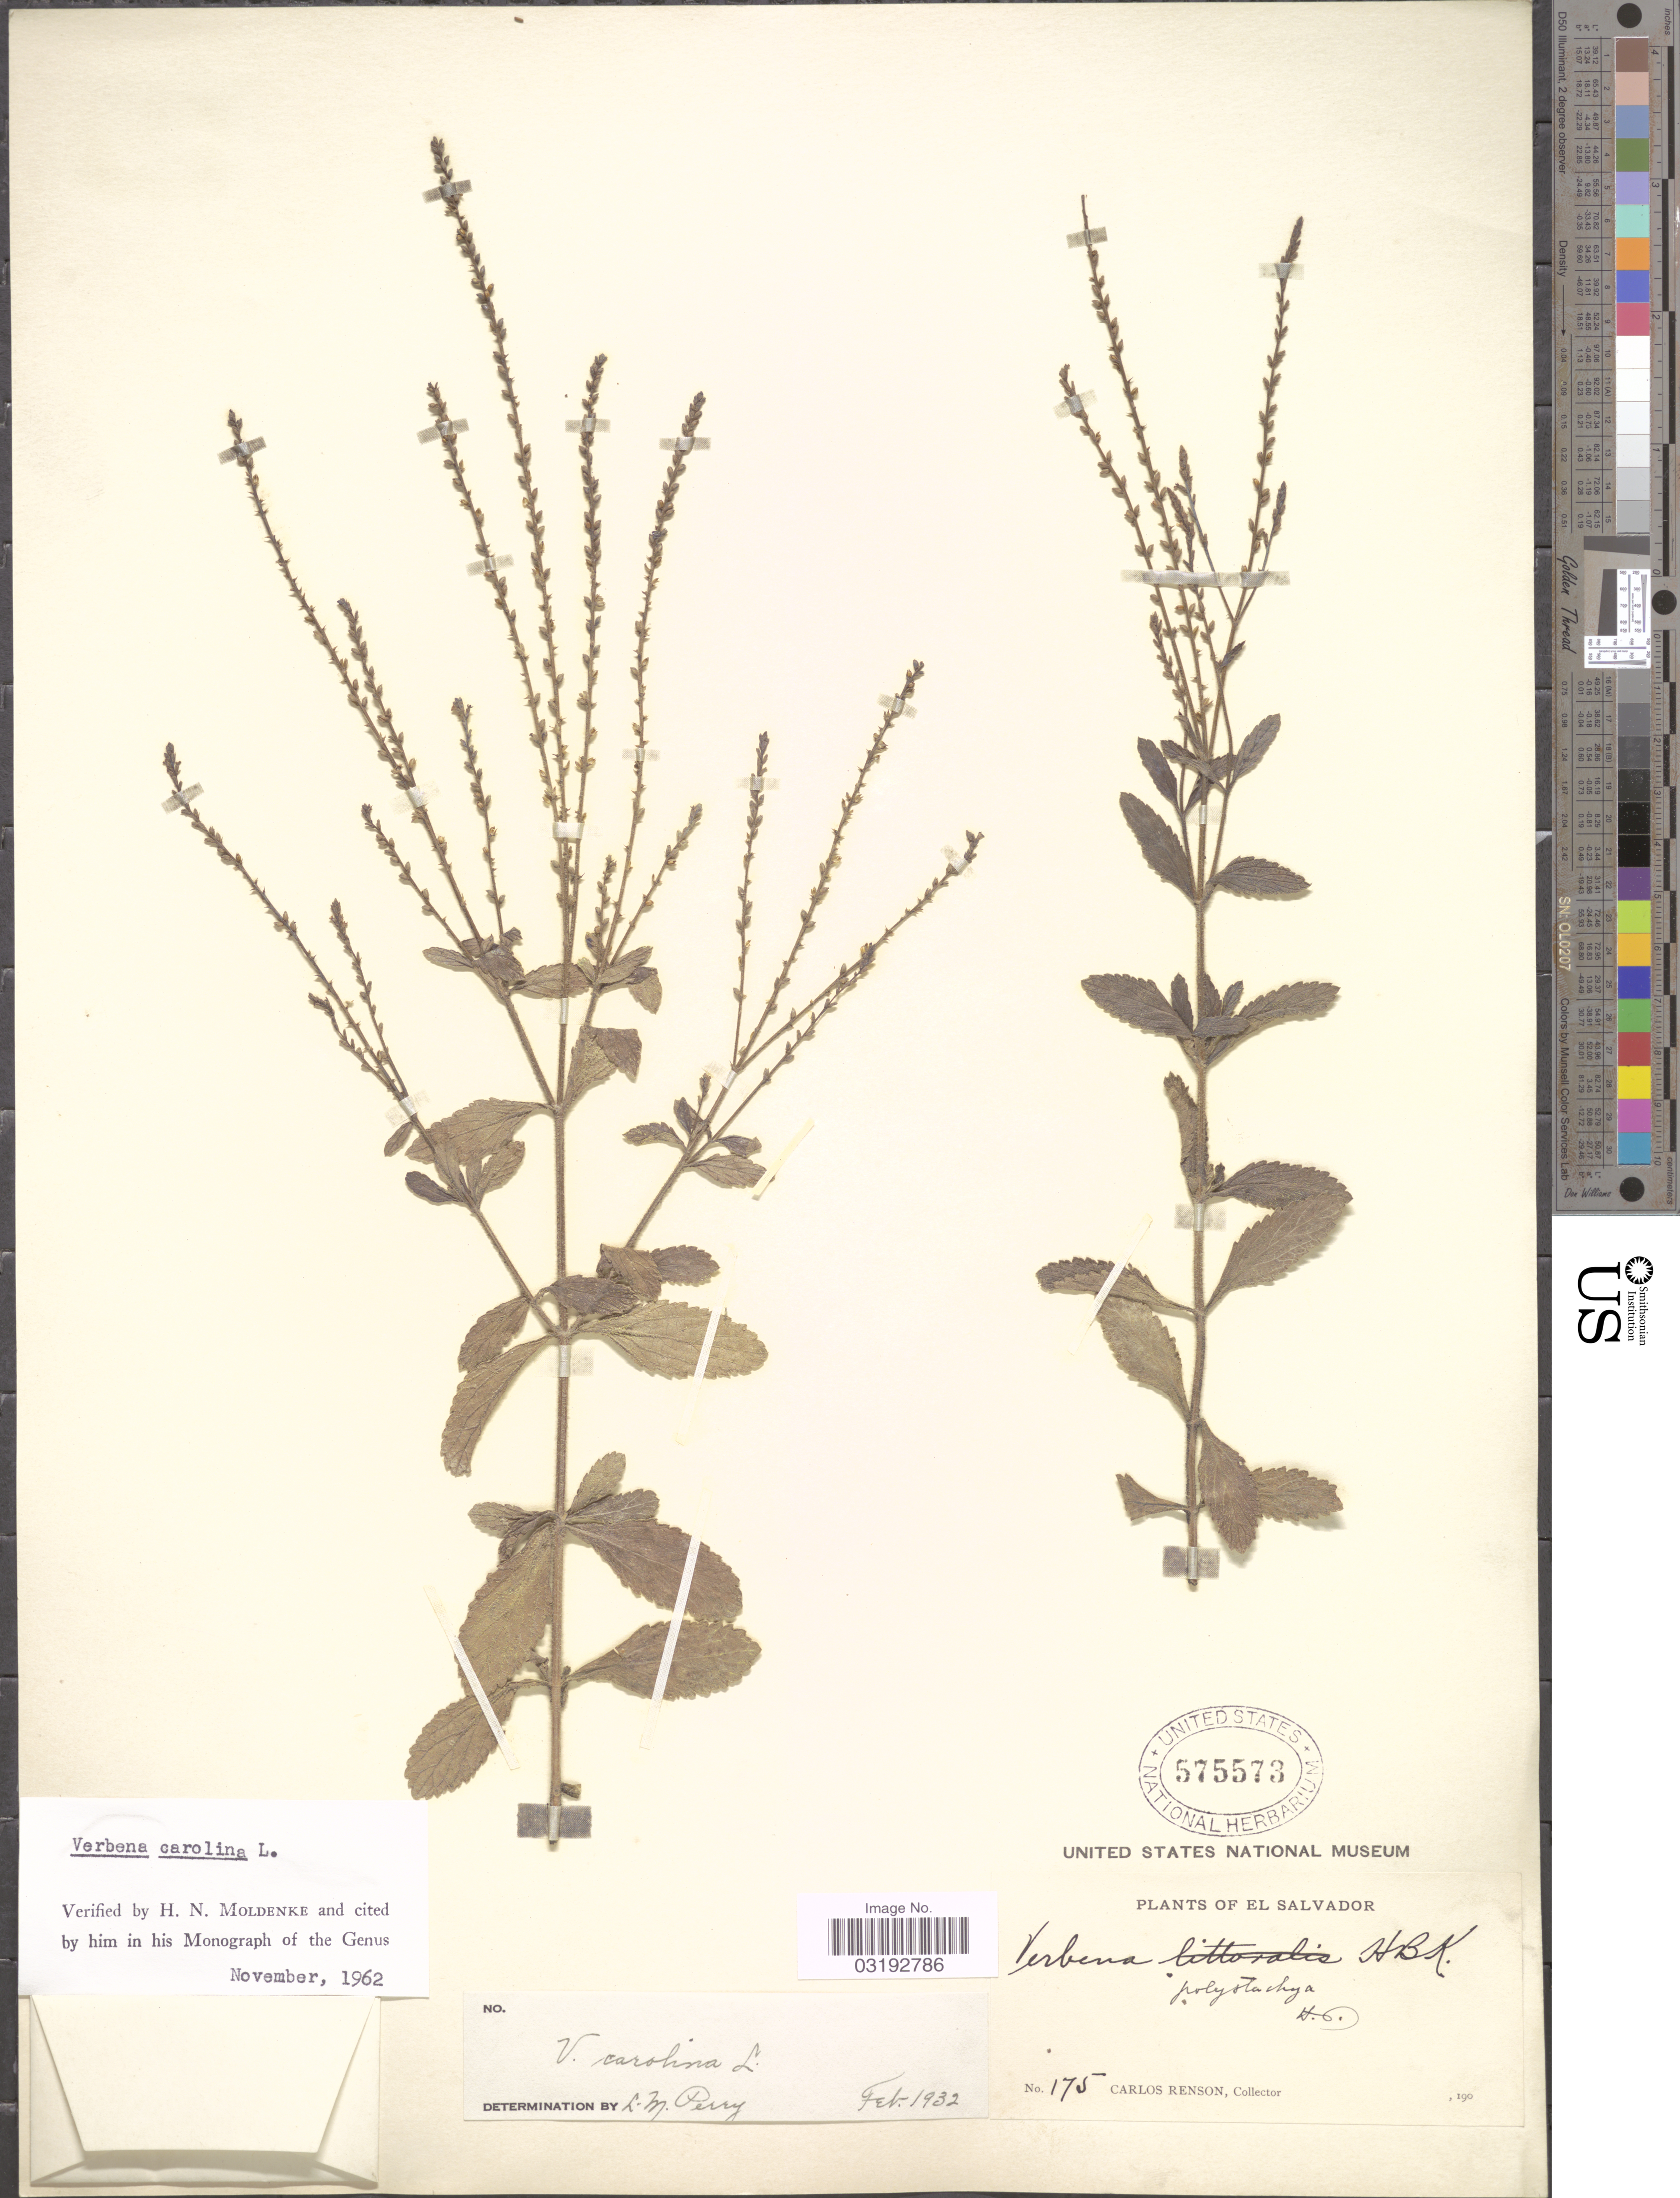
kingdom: Plantae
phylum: Tracheophyta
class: Magnoliopsida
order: Lamiales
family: Verbenaceae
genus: Verbena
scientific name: Verbena carolina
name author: L.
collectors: C. Renson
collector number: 175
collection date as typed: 190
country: El Salvador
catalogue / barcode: US 575573